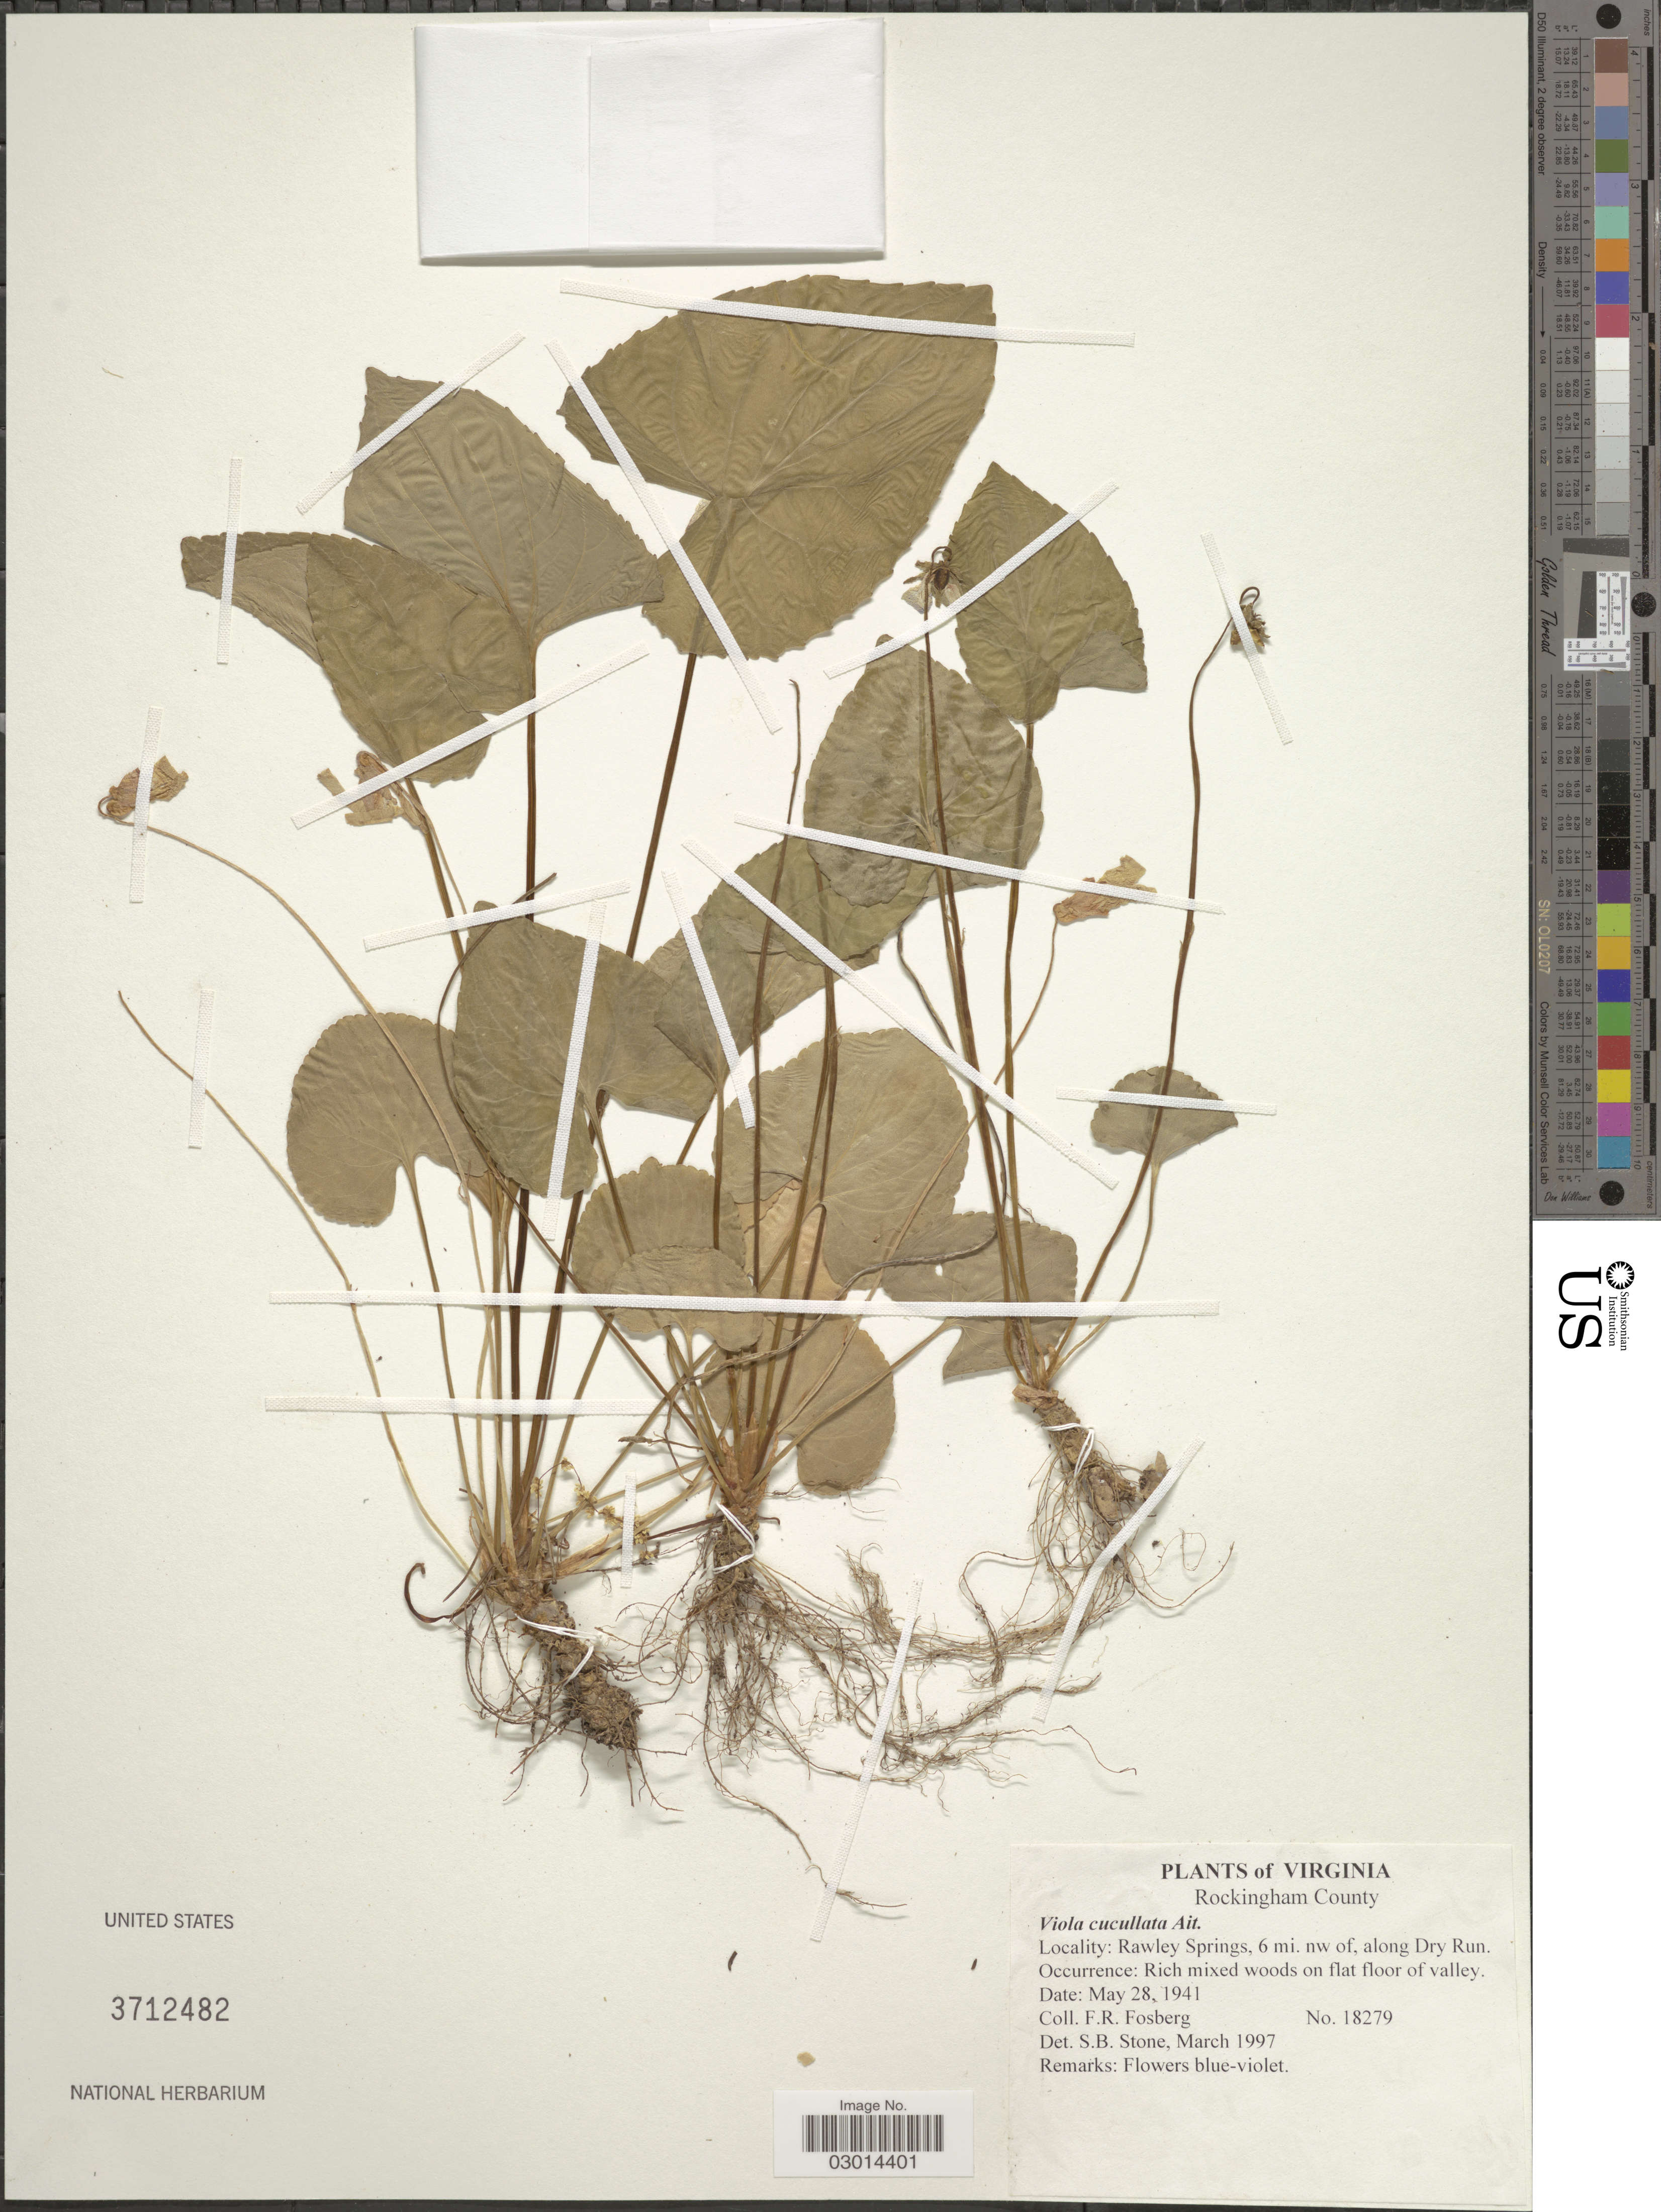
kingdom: Plantae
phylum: Tracheophyta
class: Magnoliopsida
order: Malpighiales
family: Violaceae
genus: Viola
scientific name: Viola cucullata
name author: Aiton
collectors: F. R. Fosberg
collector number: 18279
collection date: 1941-05-28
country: United States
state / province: Virginia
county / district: Rockingham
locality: Rockingham County, Rawley Springs, 6 mi. nw of, along Dry Run.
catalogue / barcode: US 3712482